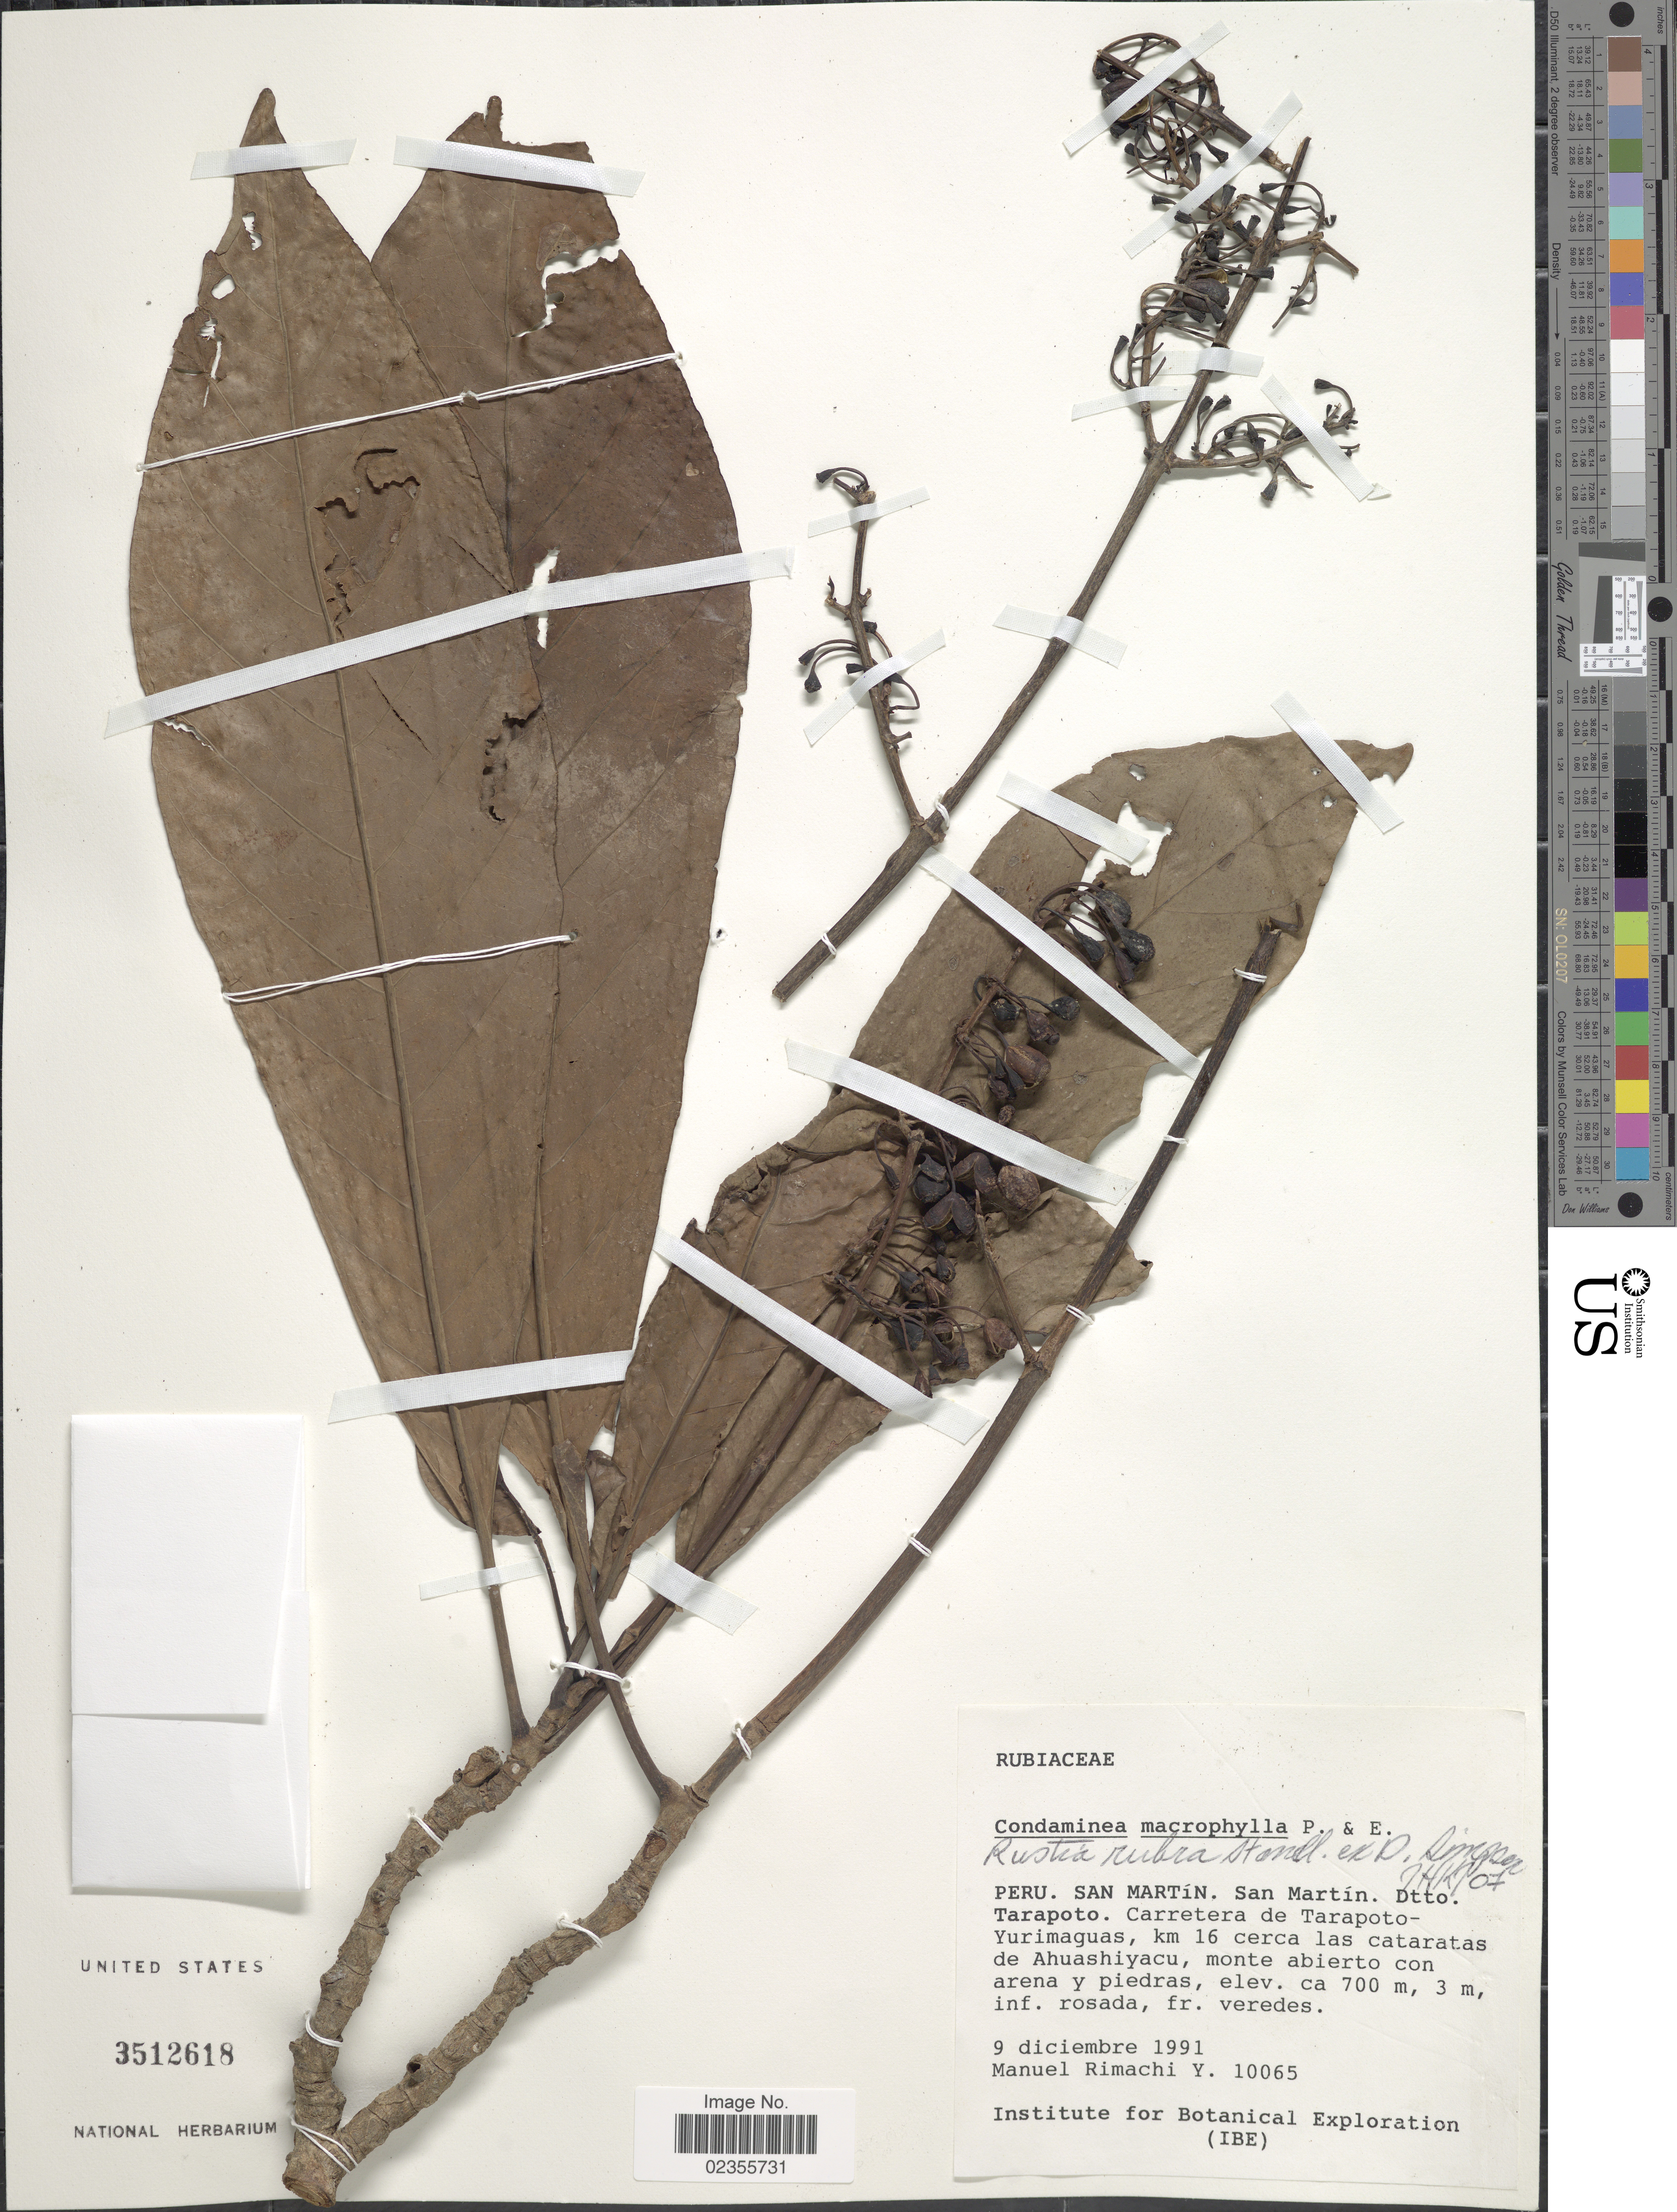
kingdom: Plantae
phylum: Tracheophyta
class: Magnoliopsida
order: Gentianales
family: Rubiaceae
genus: Rustia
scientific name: Rustia rubra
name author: Standl. ex D.R. Simpson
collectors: M. Rimachi Y.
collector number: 10065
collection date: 1991-12-09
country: Peru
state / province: San Martín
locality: San Martin, Dtto, Tarapoto, Carretera de Tarapoto-Yurimaguas, km 16 cerca las cataratas de Ahuashiyacu, monte abierta con arena y piedras.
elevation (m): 700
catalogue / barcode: US 3512618